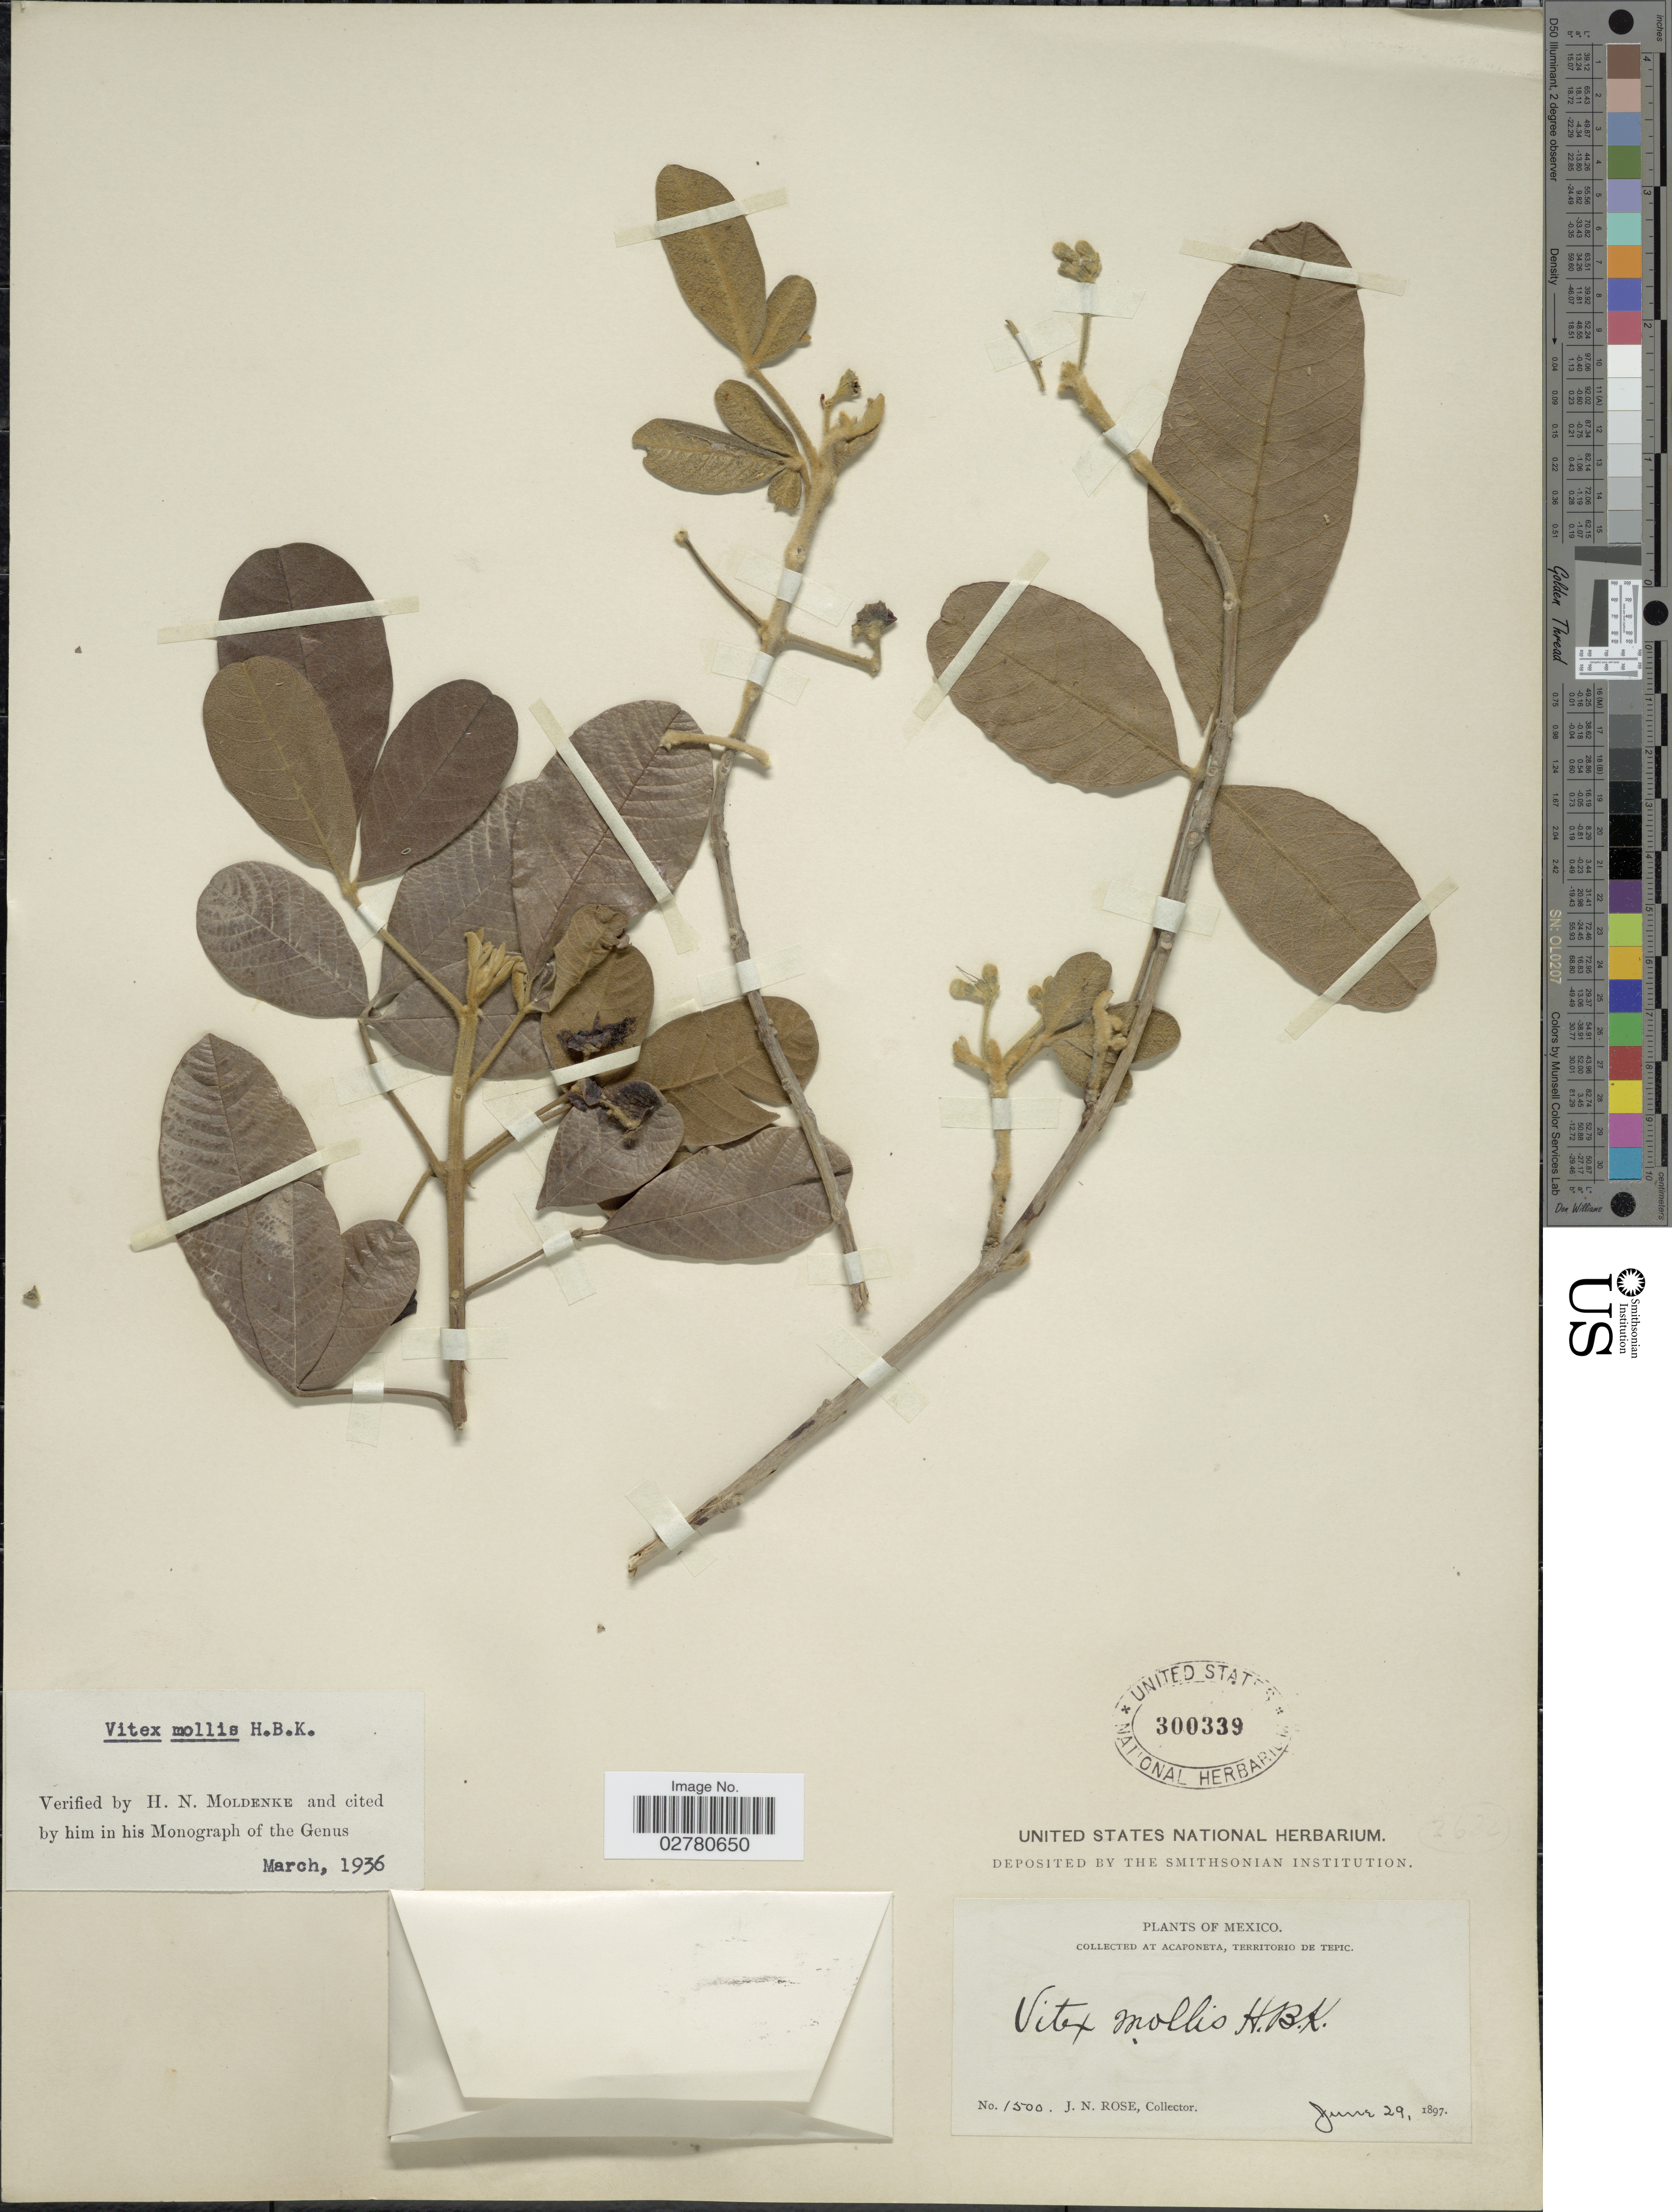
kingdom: Plantae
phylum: Tracheophyta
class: Magnoliopsida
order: Lamiales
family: Lamiaceae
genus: Vitex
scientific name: Vitex mollis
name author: Kunth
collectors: J. N. Rose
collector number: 1500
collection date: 1897-06-29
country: Mexico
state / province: Nayarit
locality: Acaponeta, Territorio de Tepic.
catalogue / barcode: US 300339